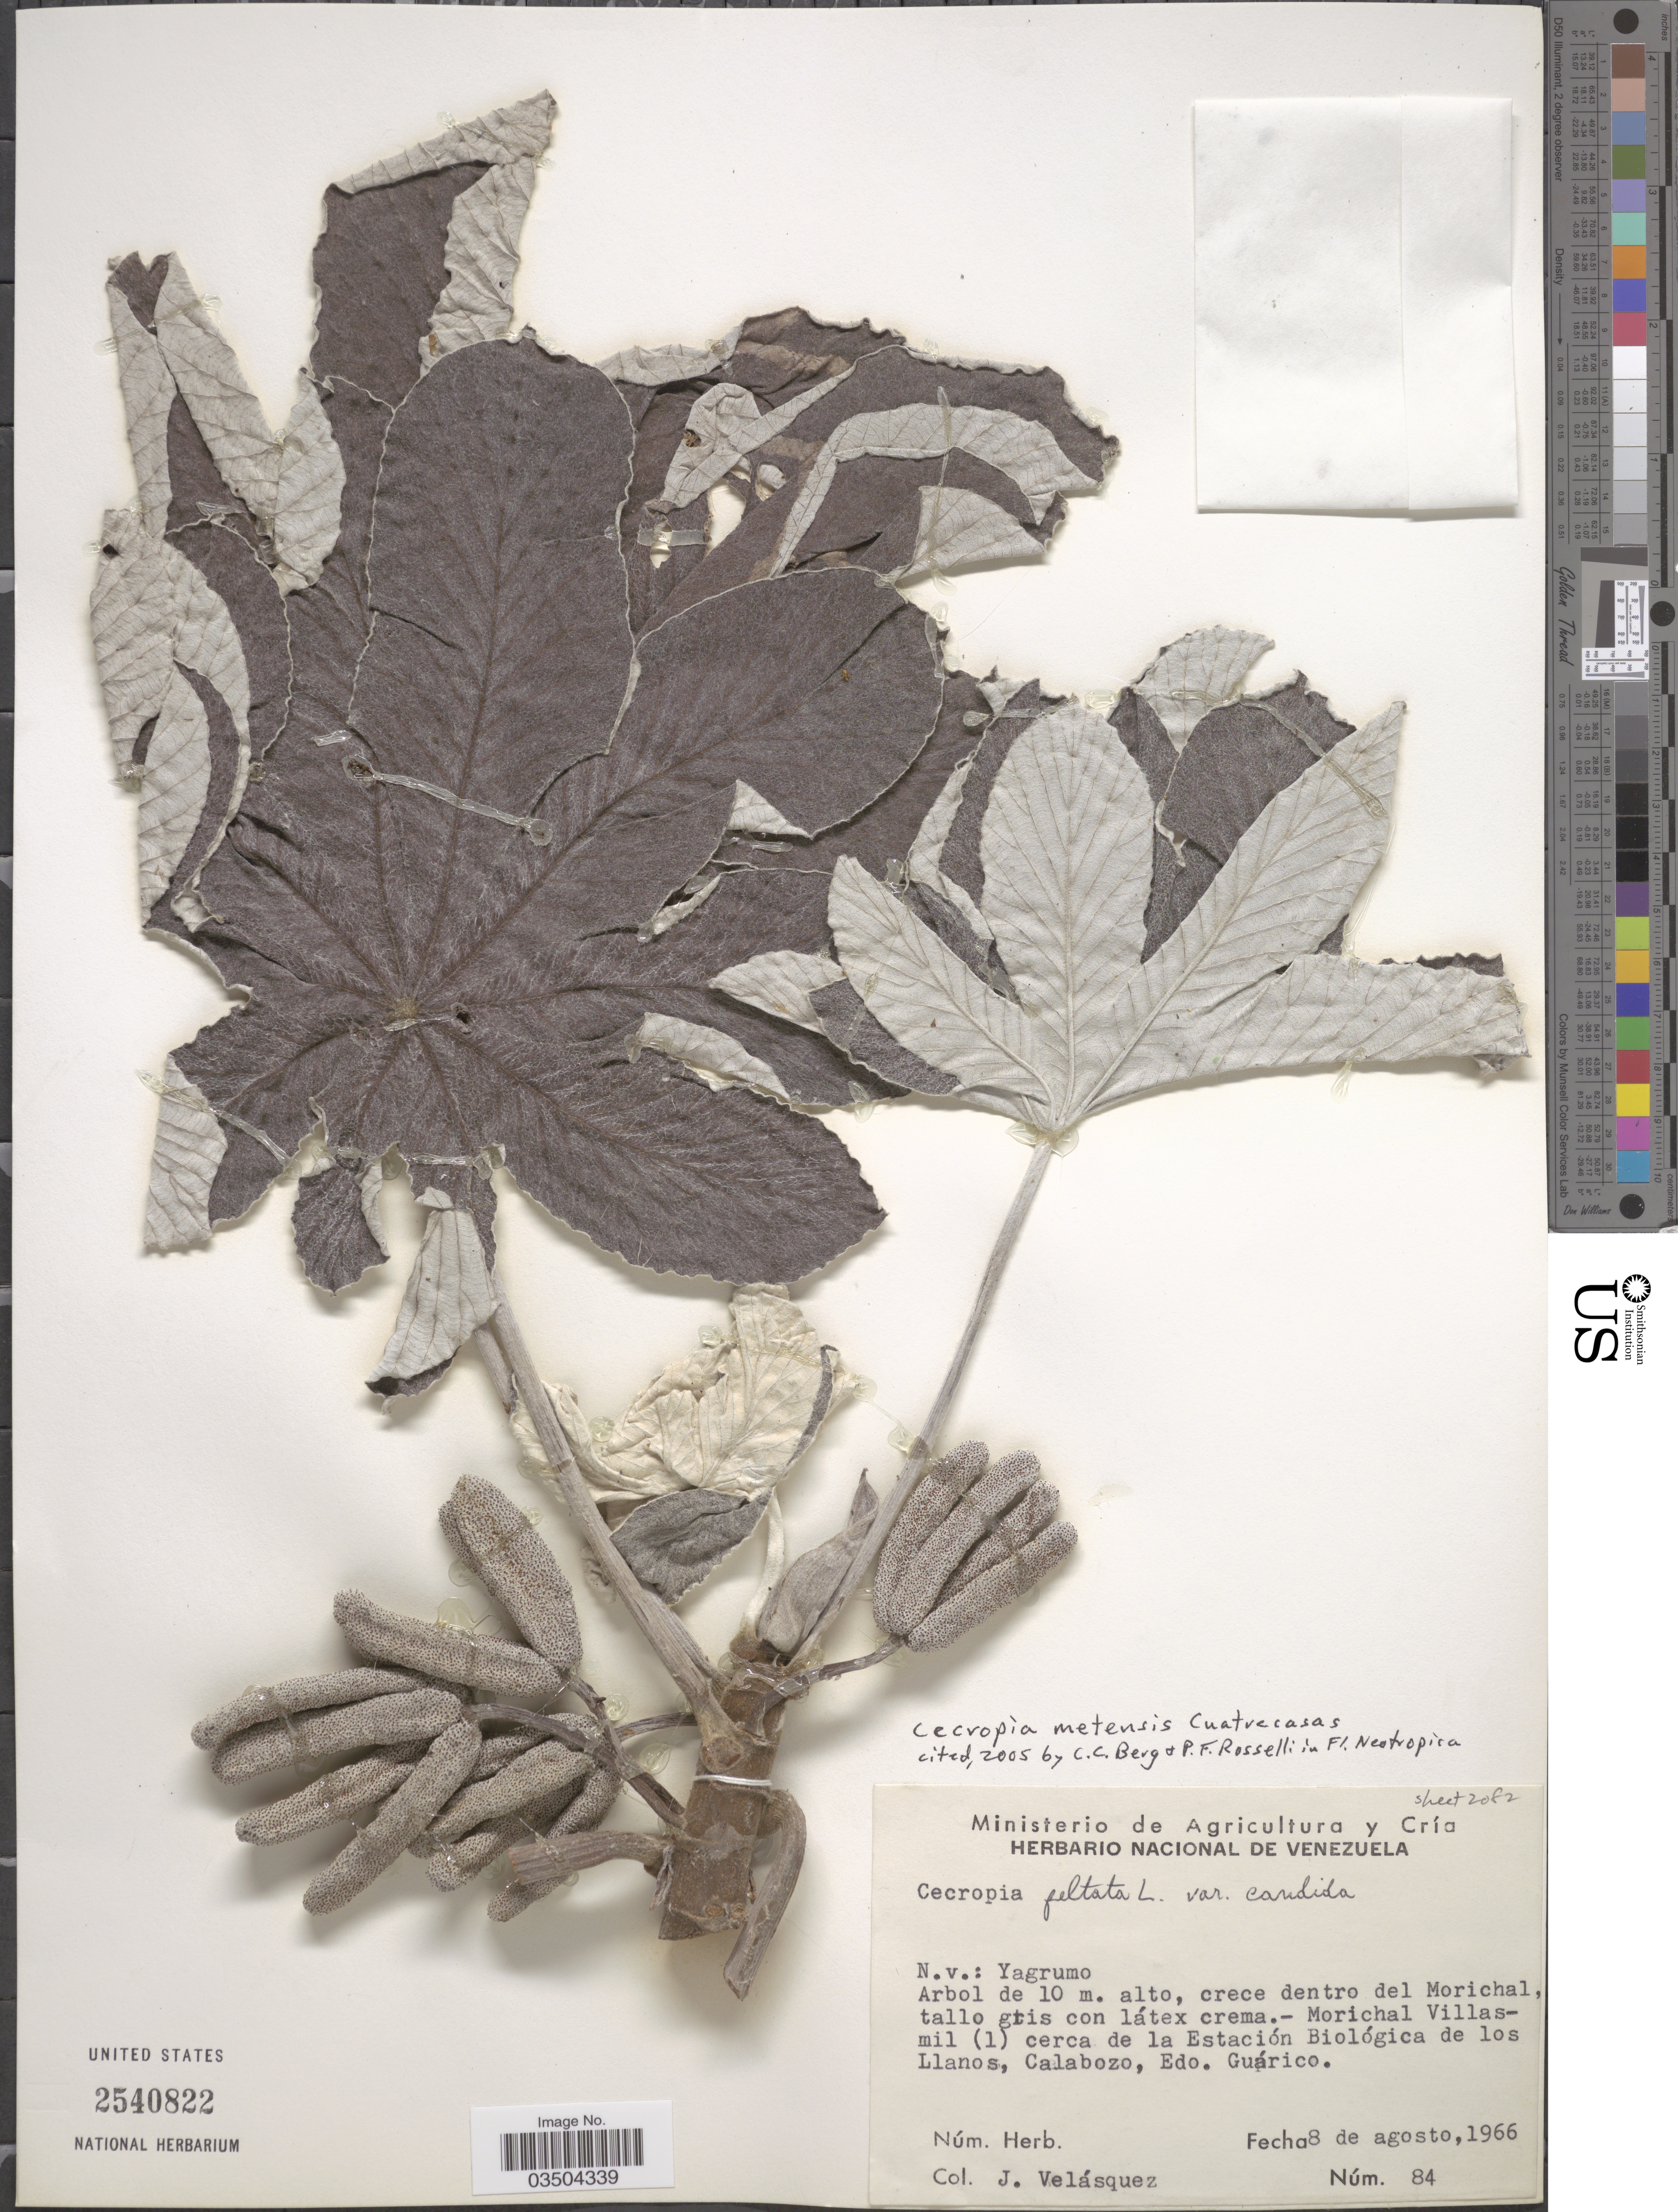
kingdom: Plantae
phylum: Tracheophyta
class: Magnoliopsida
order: Rosales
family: Urticaceae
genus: Cecropia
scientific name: Cecropia metensis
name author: Cuatrec.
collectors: J. Velasquez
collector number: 84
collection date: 1966-08-08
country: Venezuela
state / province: Guarico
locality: Crece dentro del Morichal. - Morichal Villasmil (1) cerca de la Estación Biológica de los Llanos, Calabozo, Edo. Guárico.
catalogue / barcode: US 2540822